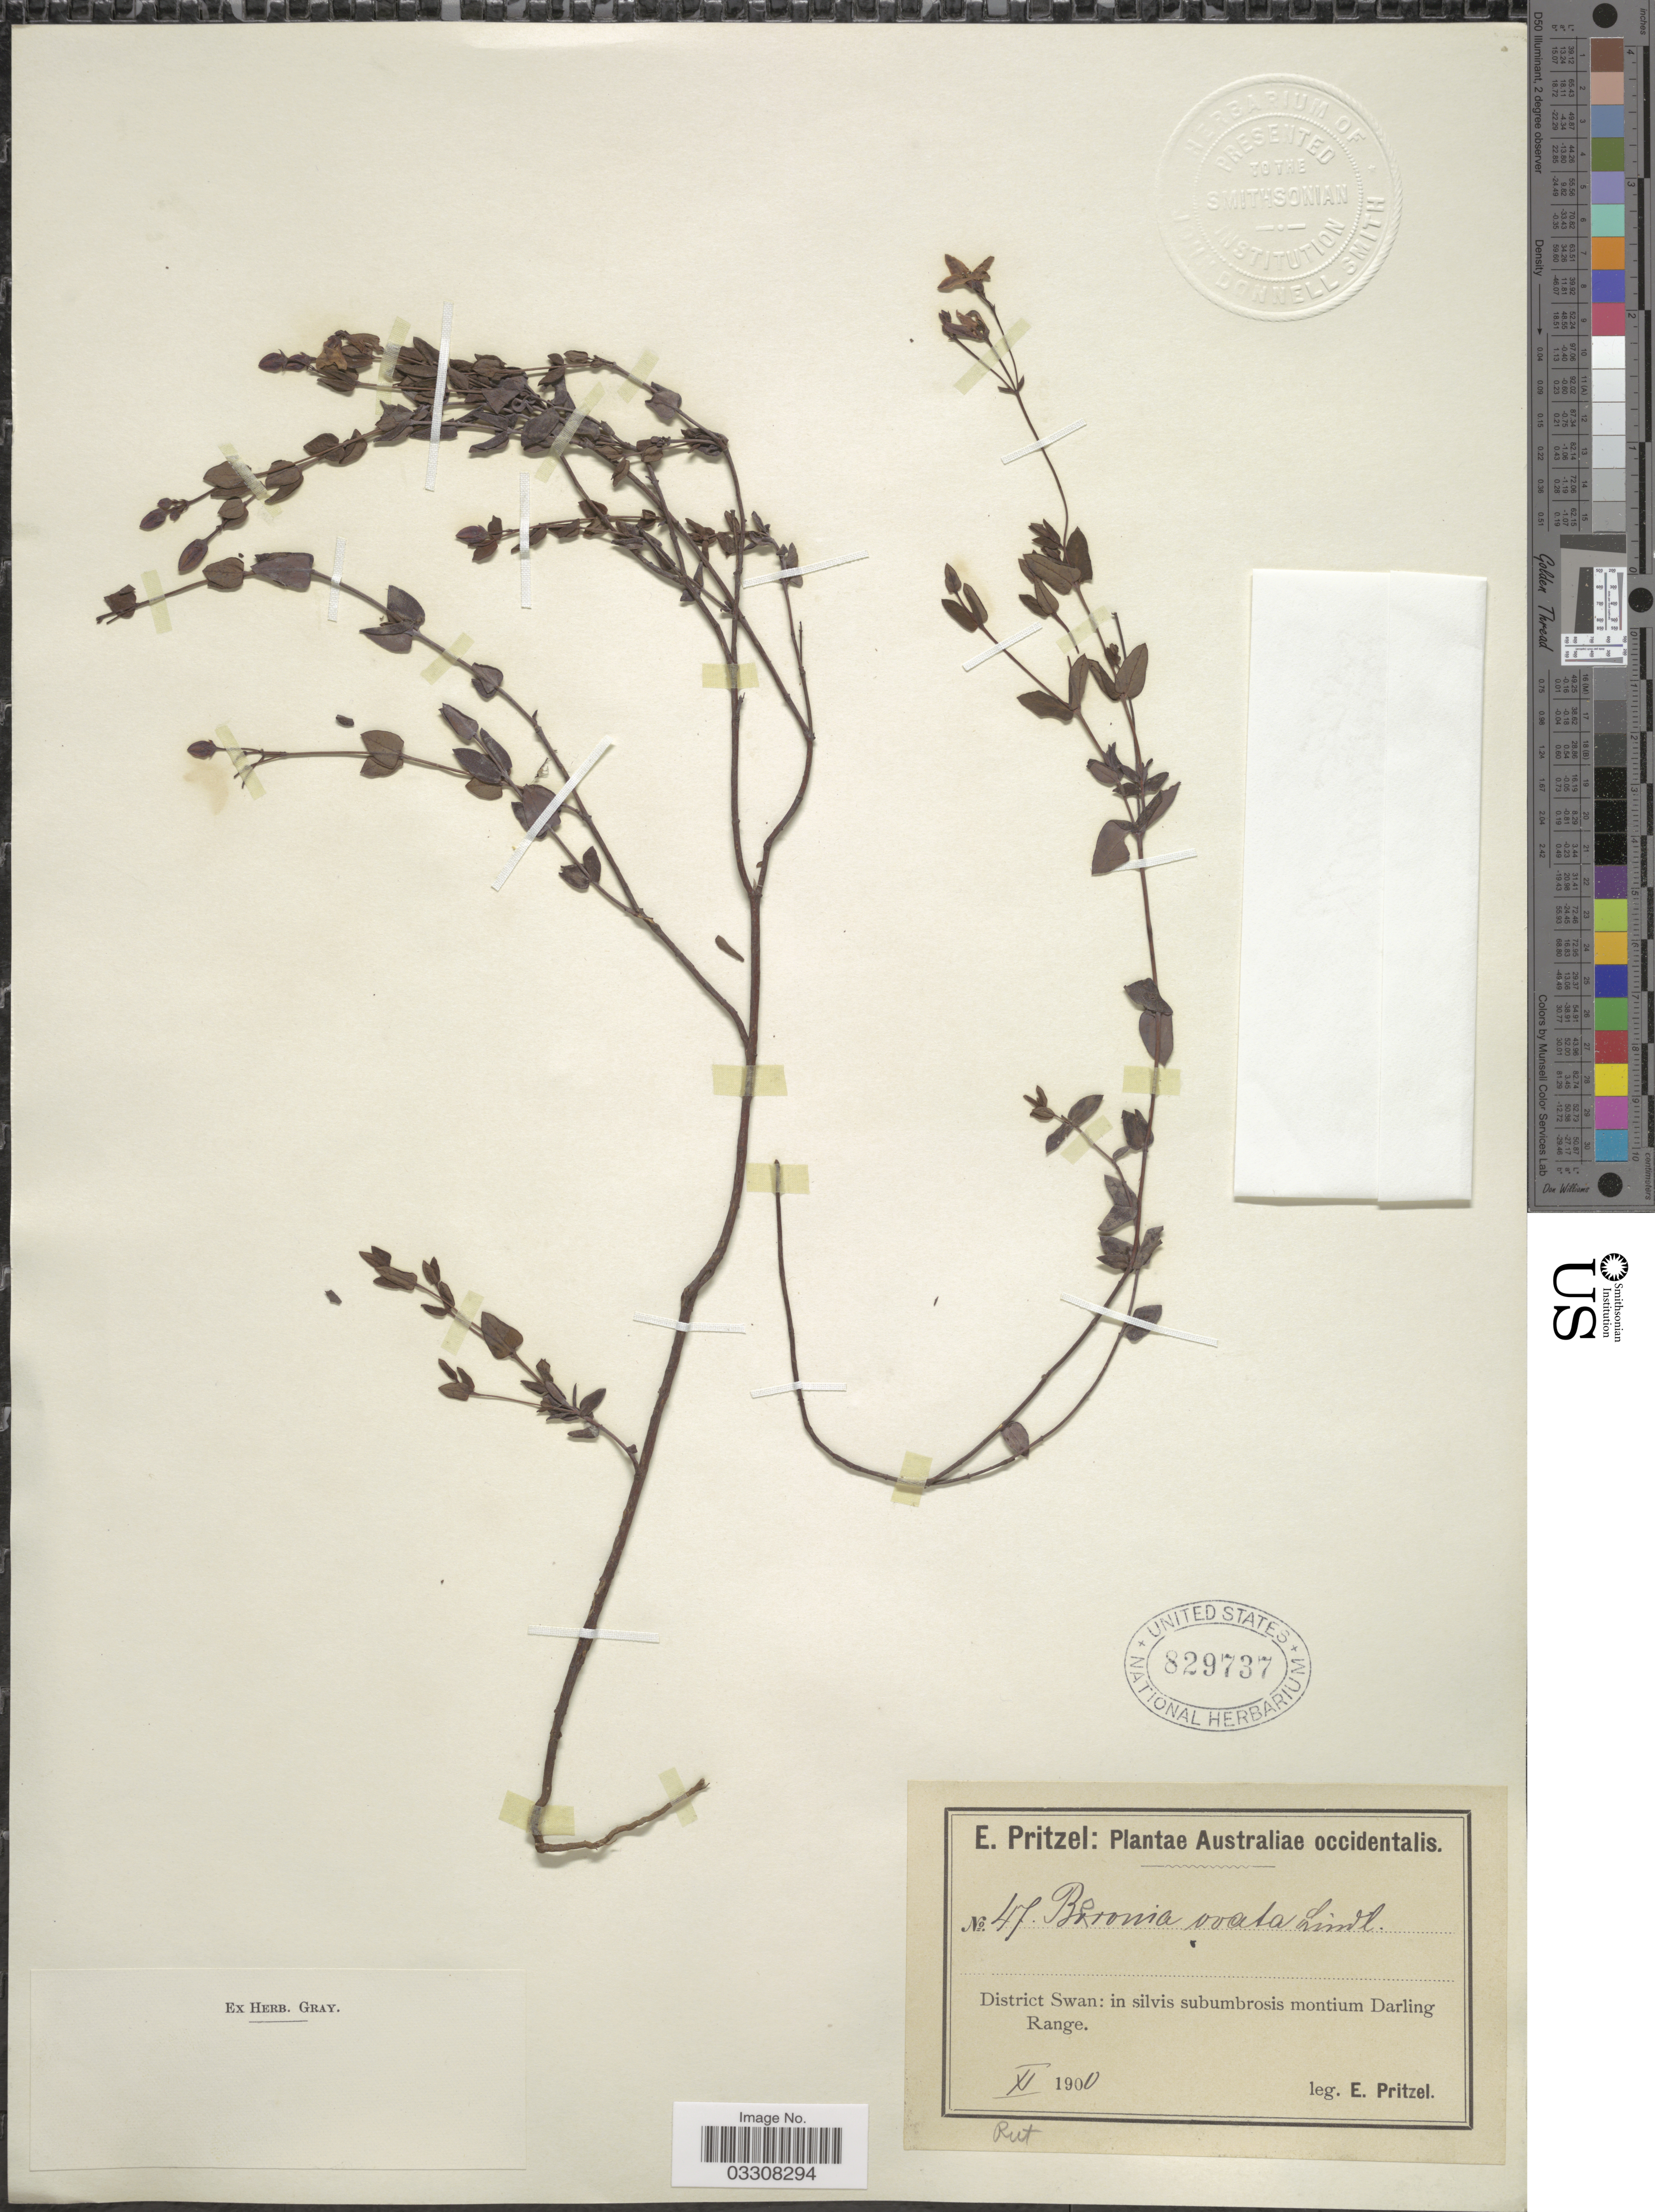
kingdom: Plantae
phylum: Tracheophyta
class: Magnoliopsida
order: Sapindales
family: Rutaceae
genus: Boronia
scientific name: Boronia ovata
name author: Lindl.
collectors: E. G. Pritzel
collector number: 47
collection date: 1900-11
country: Australia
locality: Australiae occidentalis. District Swan: in silvis subumbrosis montium Darling Range.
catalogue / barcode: US 829737